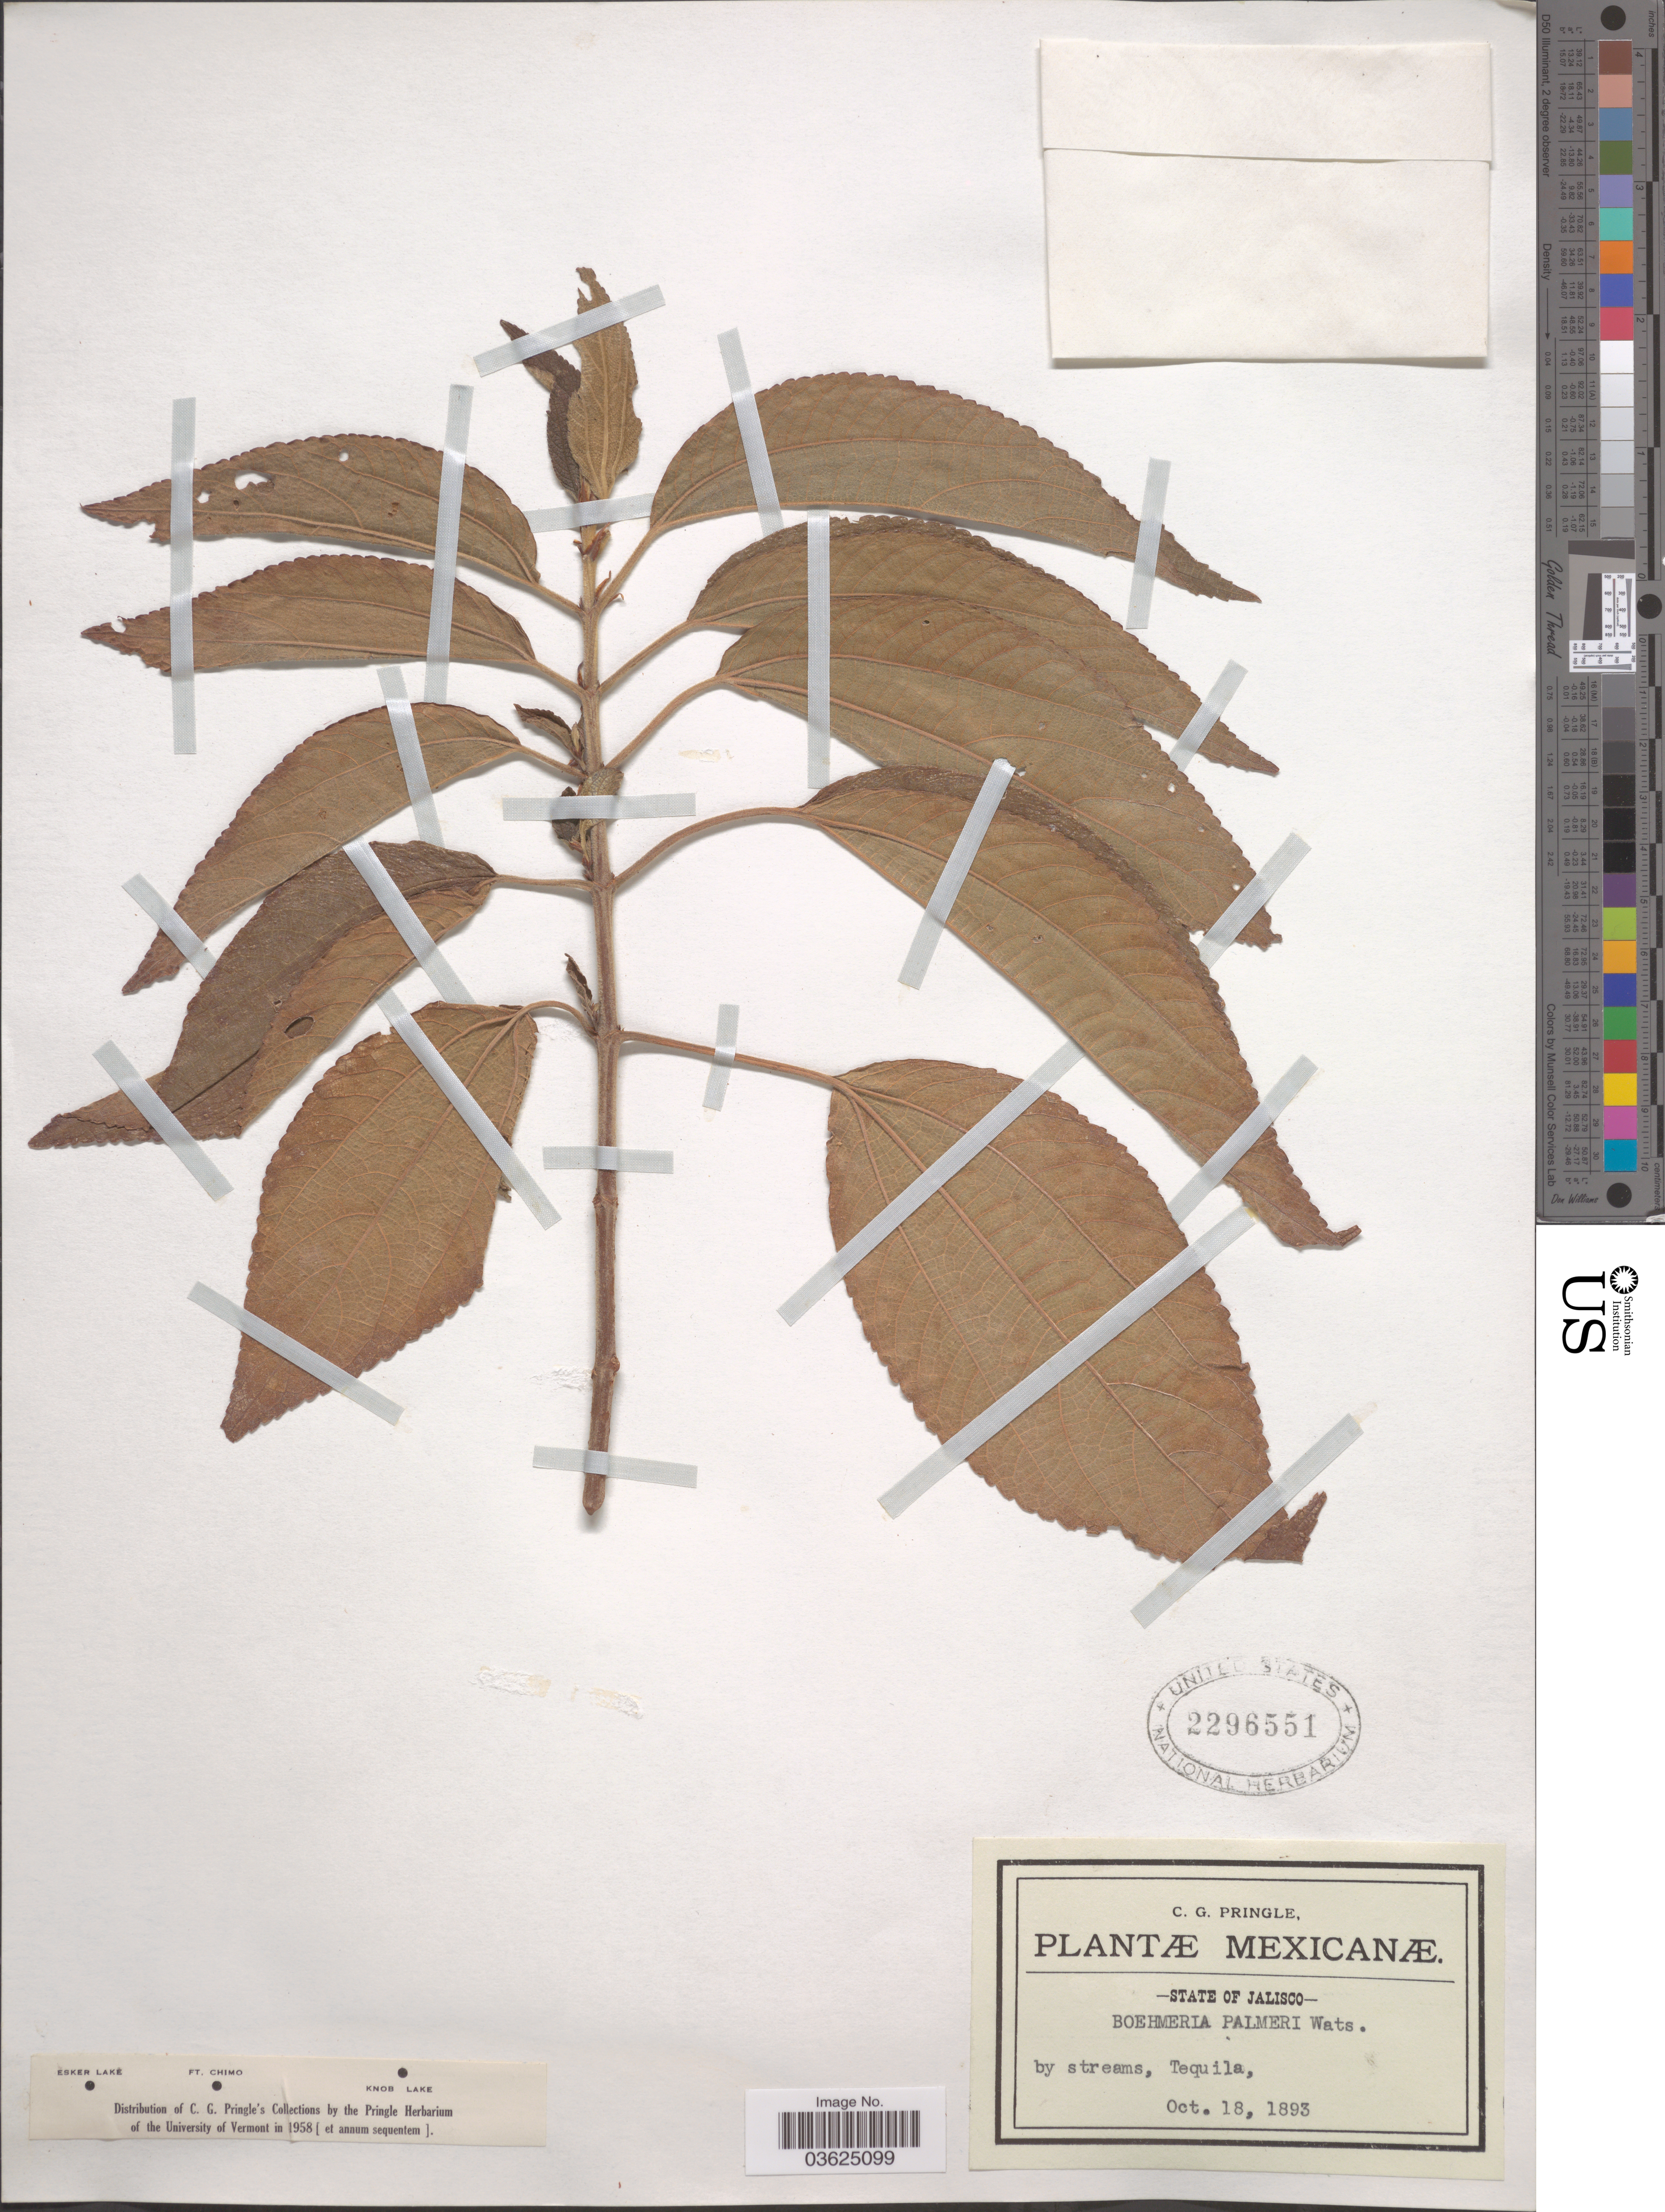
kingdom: Plantae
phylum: Tracheophyta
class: Magnoliopsida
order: Rosales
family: Urticaceae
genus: Boehmeria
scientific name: Boehmeria palmeri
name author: S. Watson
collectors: C. G. Pringle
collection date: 1893-10-18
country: Mexico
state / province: Jalisco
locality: Tequila.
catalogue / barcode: US 2296551